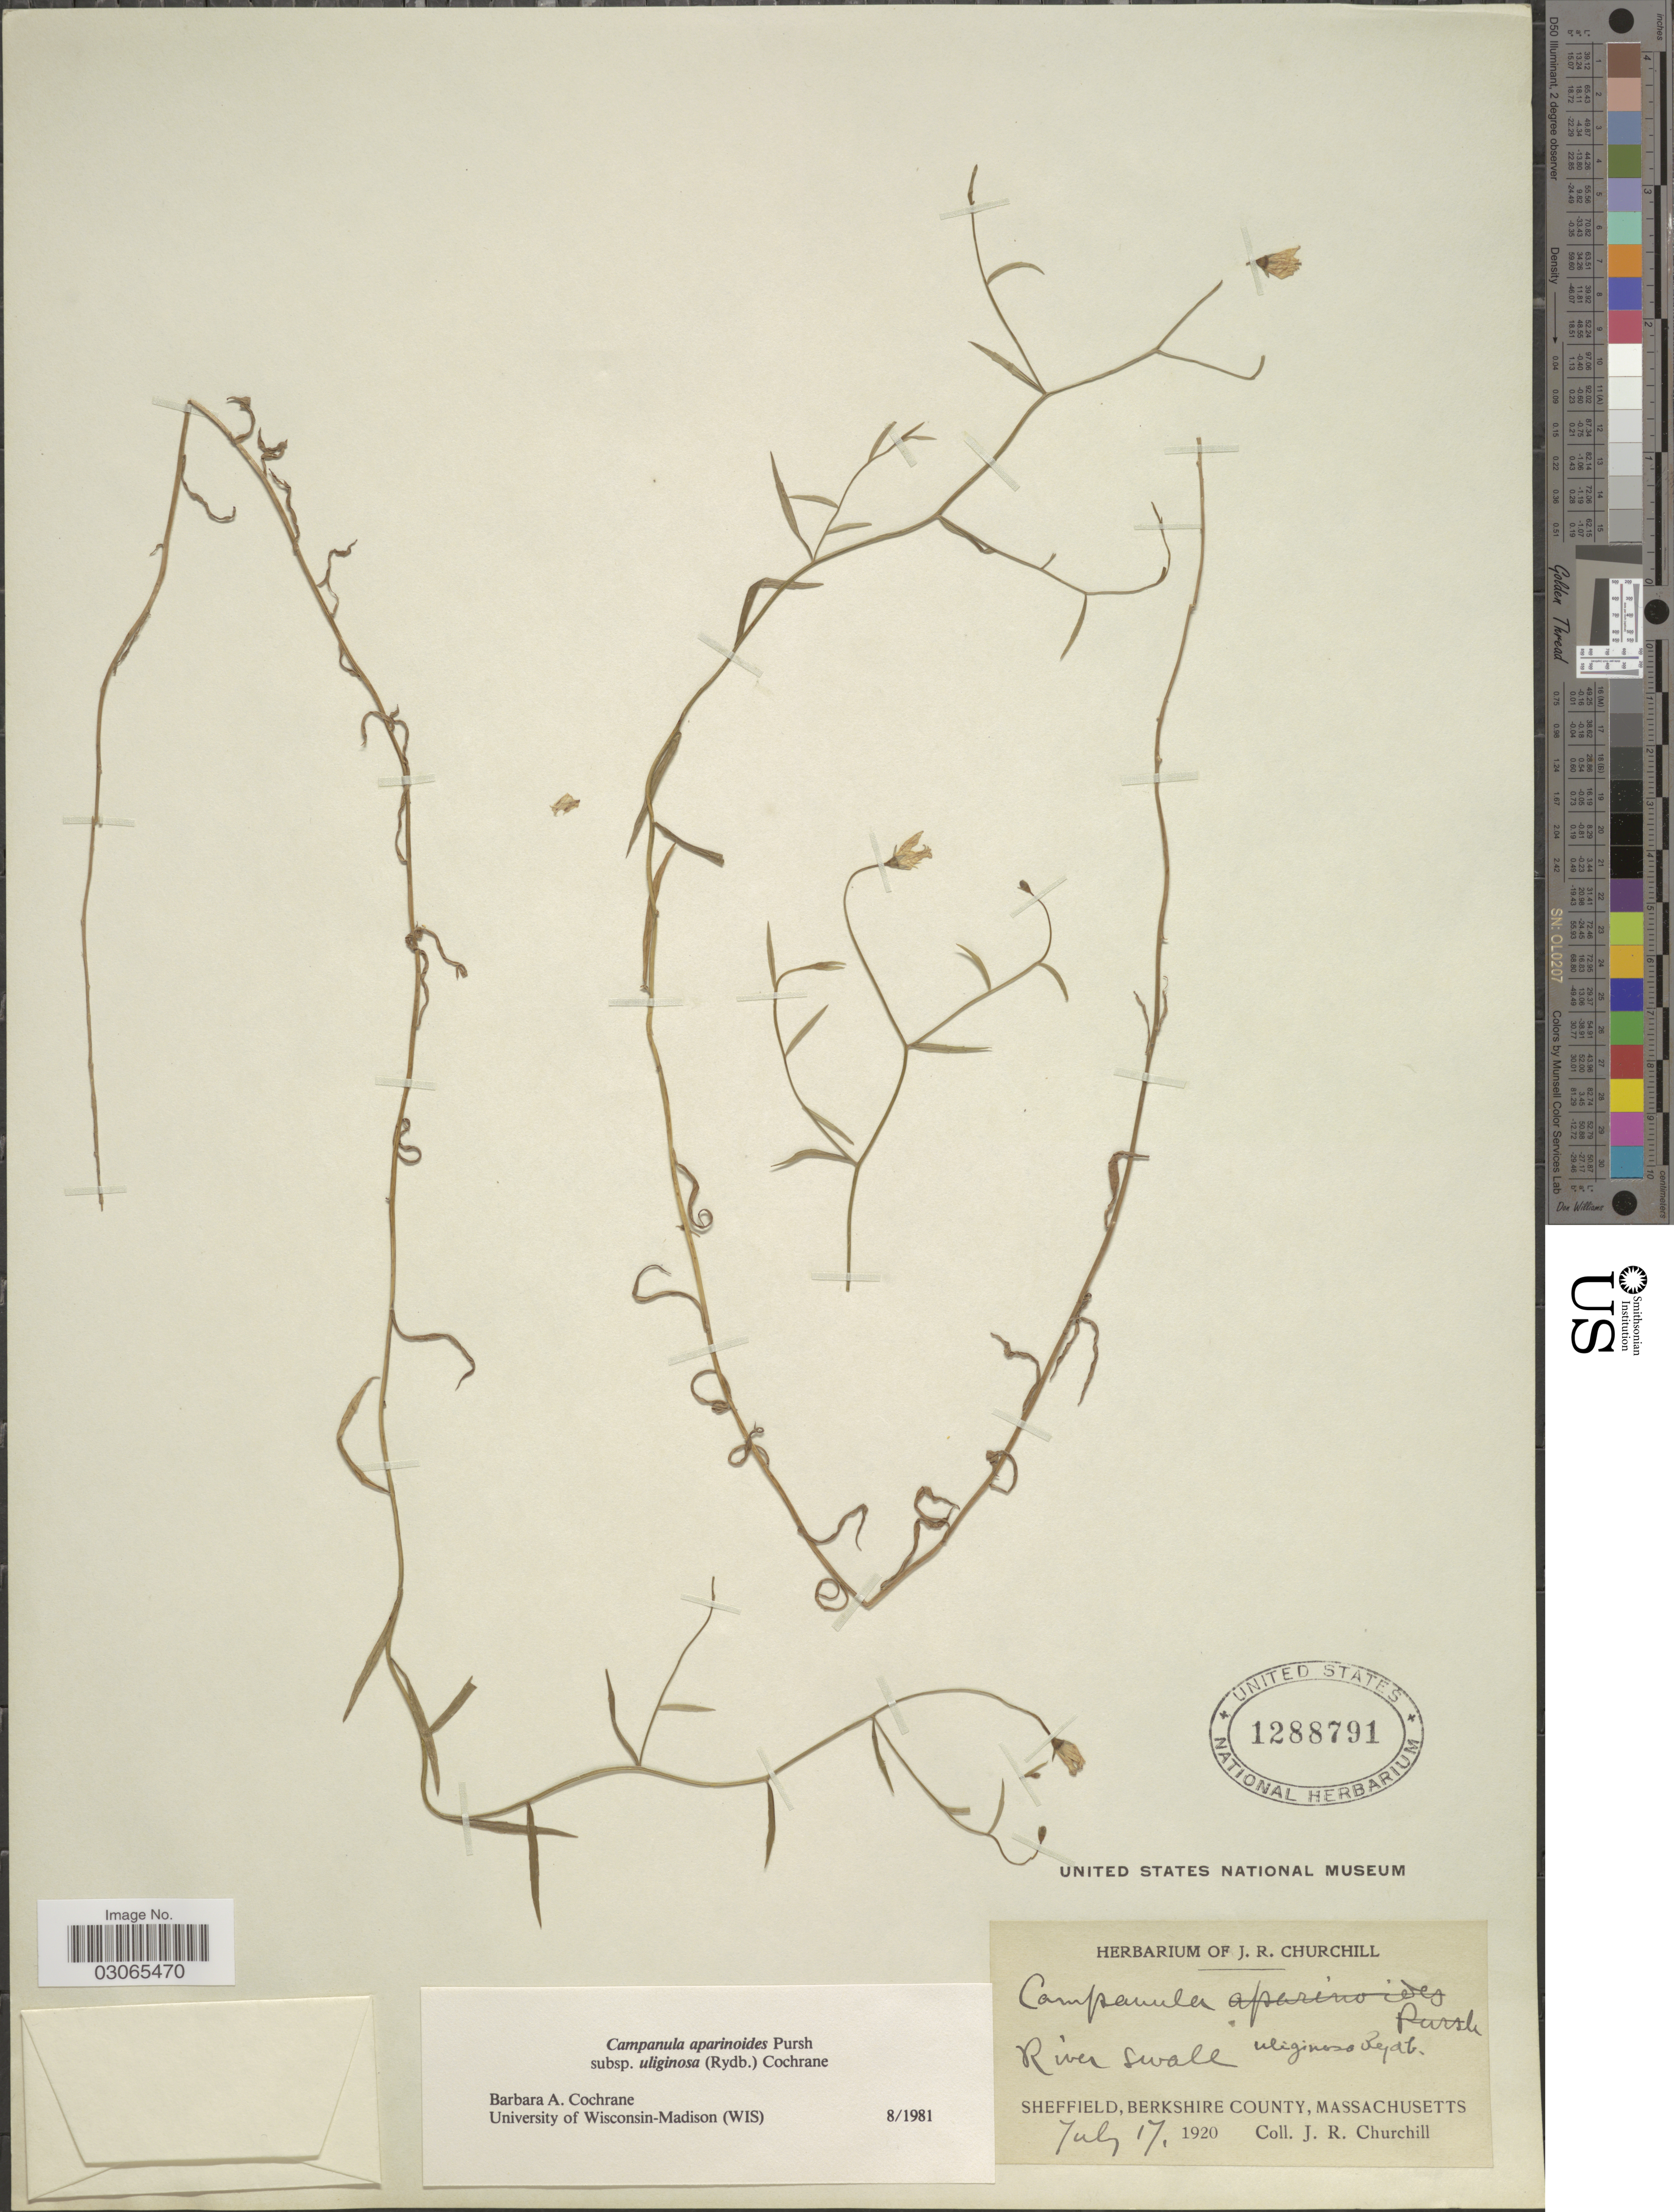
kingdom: Plantae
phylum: Tracheophyta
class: Magnoliopsida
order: Asterales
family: Campanulaceae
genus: Campanula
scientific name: Campanula aparinoides var. uliginosa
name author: (Rydb.) Gleason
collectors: J. Churchill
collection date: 1920-07-17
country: United States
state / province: Massachusetts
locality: Shefflield, Berkshire County.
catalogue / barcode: US 1288791